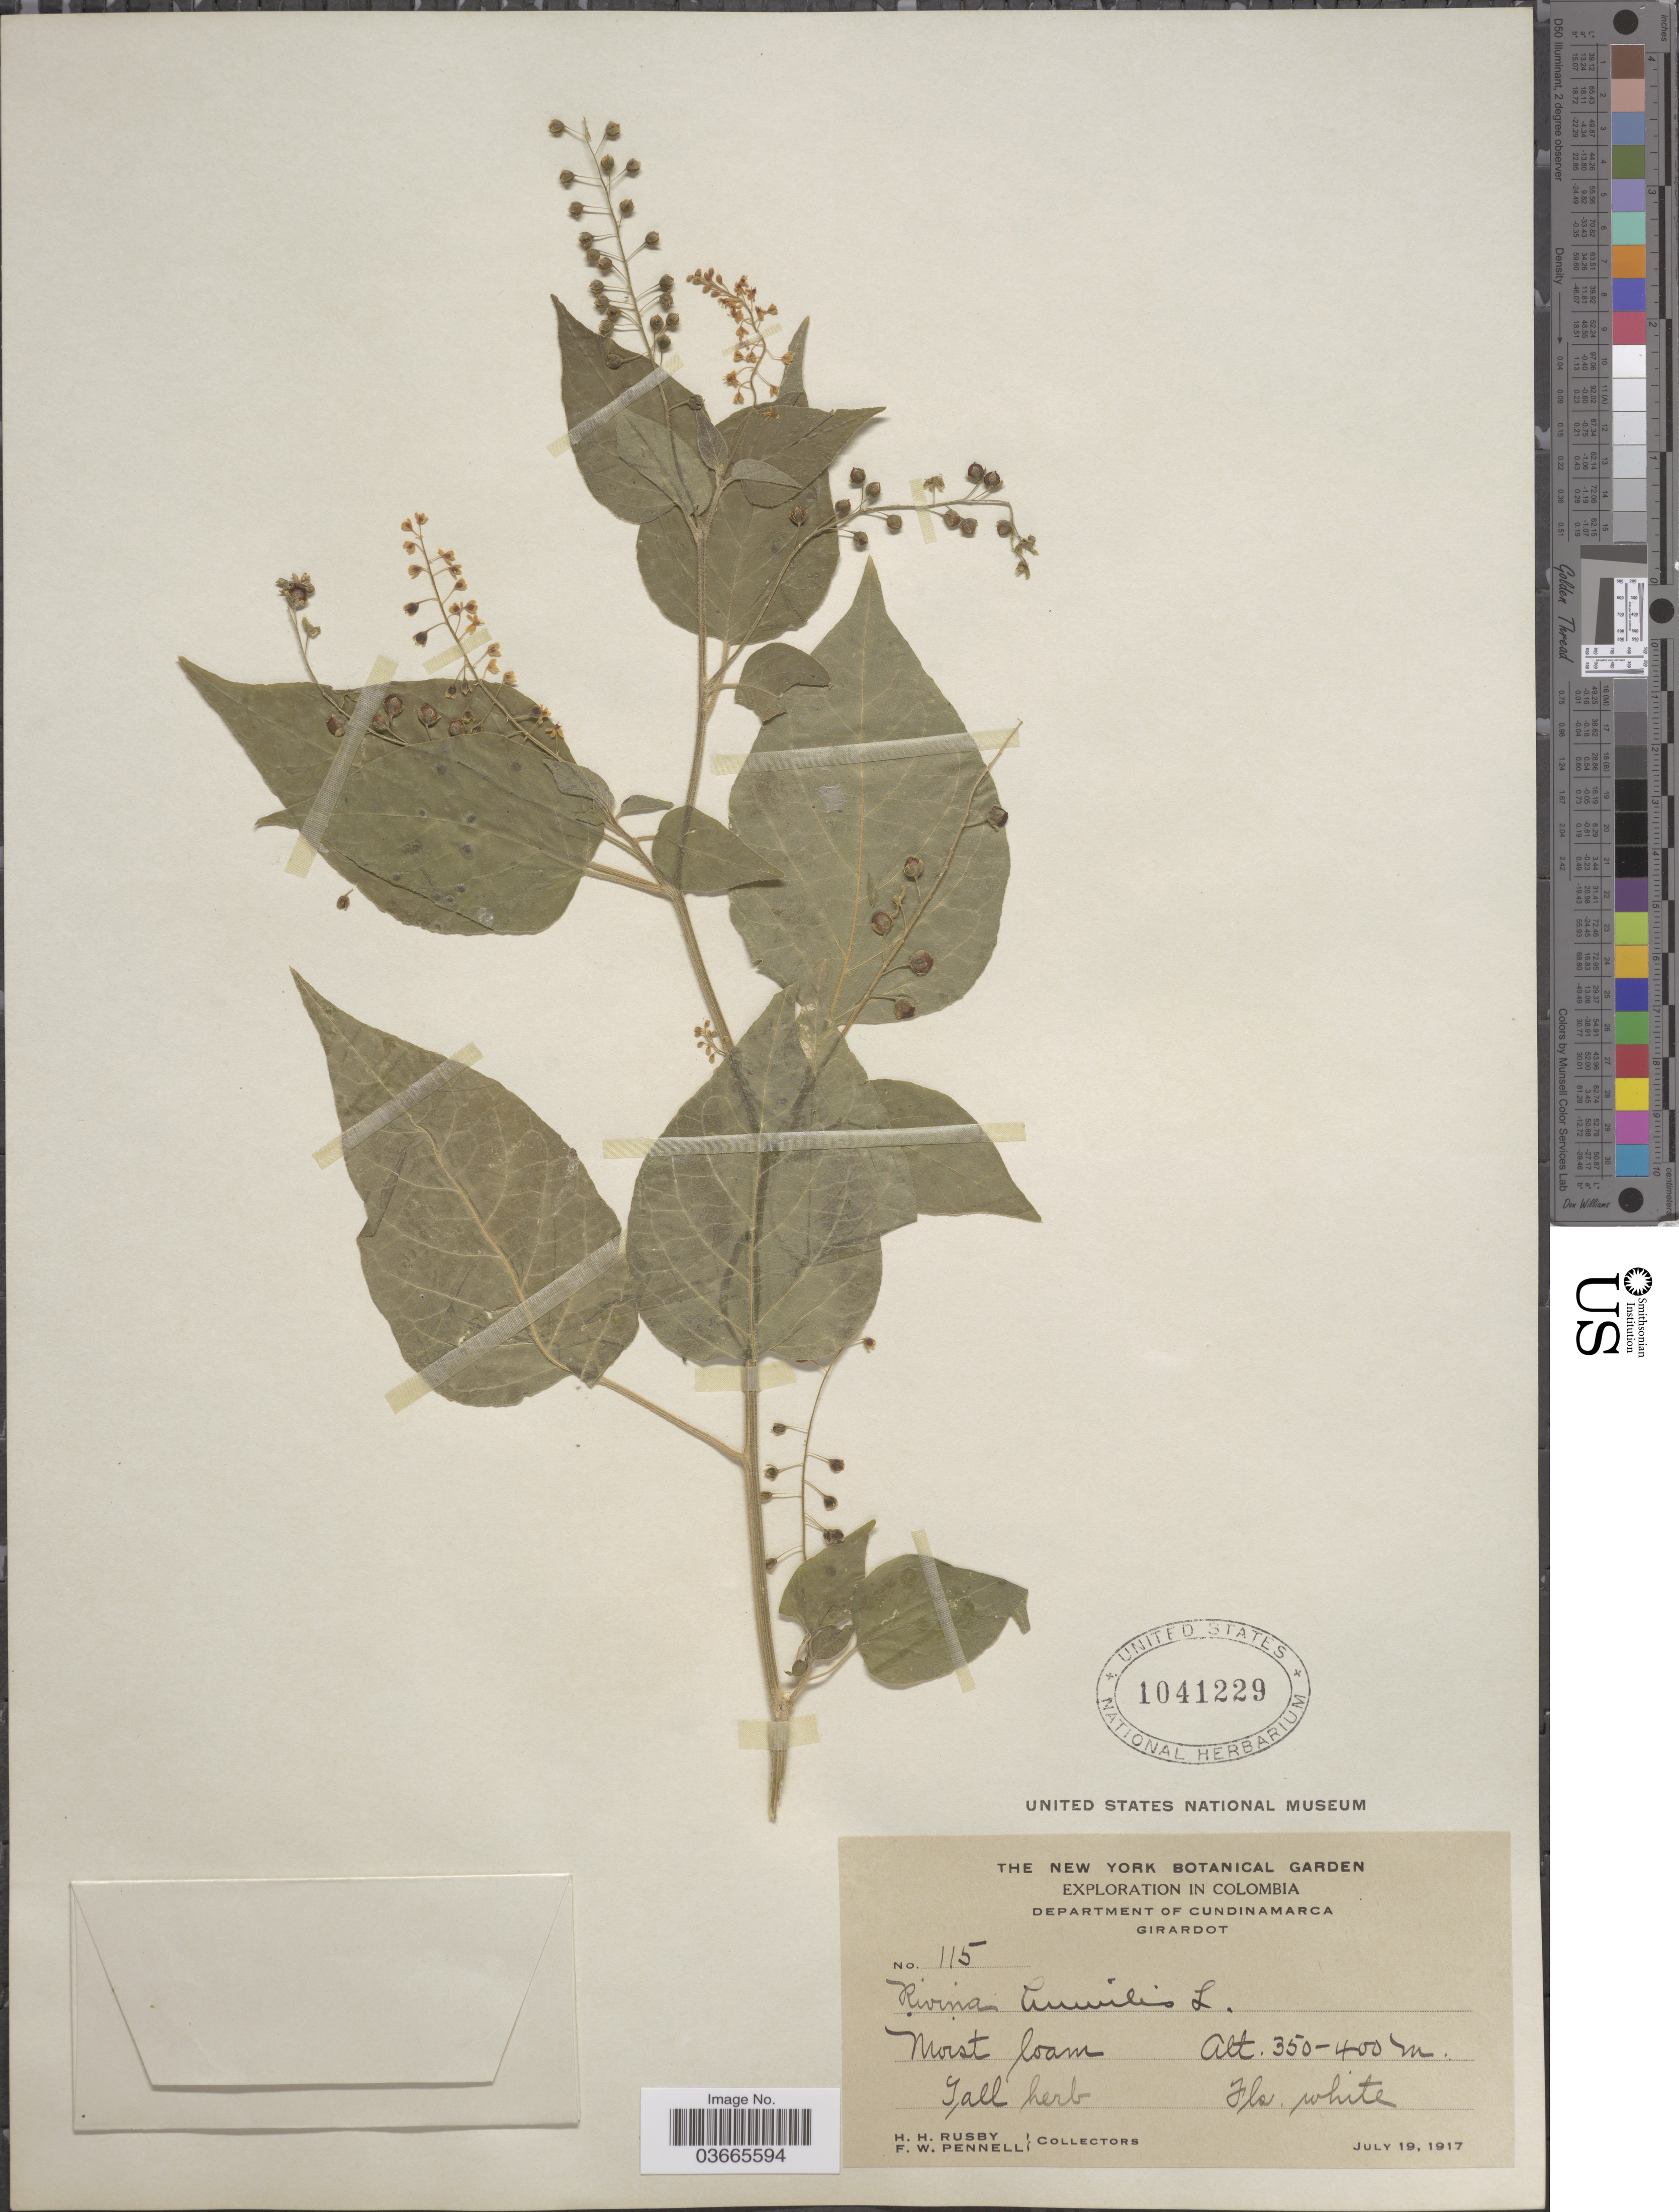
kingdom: Plantae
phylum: Tracheophyta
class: Magnoliopsida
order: Caryophyllales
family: Phytolaccaceae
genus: Rivina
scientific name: Rivina humilis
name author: L.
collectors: H. H. Rusby & F. W. Pennell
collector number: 115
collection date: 1917-07-19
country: Colombia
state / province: Cundinamarca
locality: Department of Cundinamarca. Girardot.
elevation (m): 350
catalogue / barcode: US 1041229